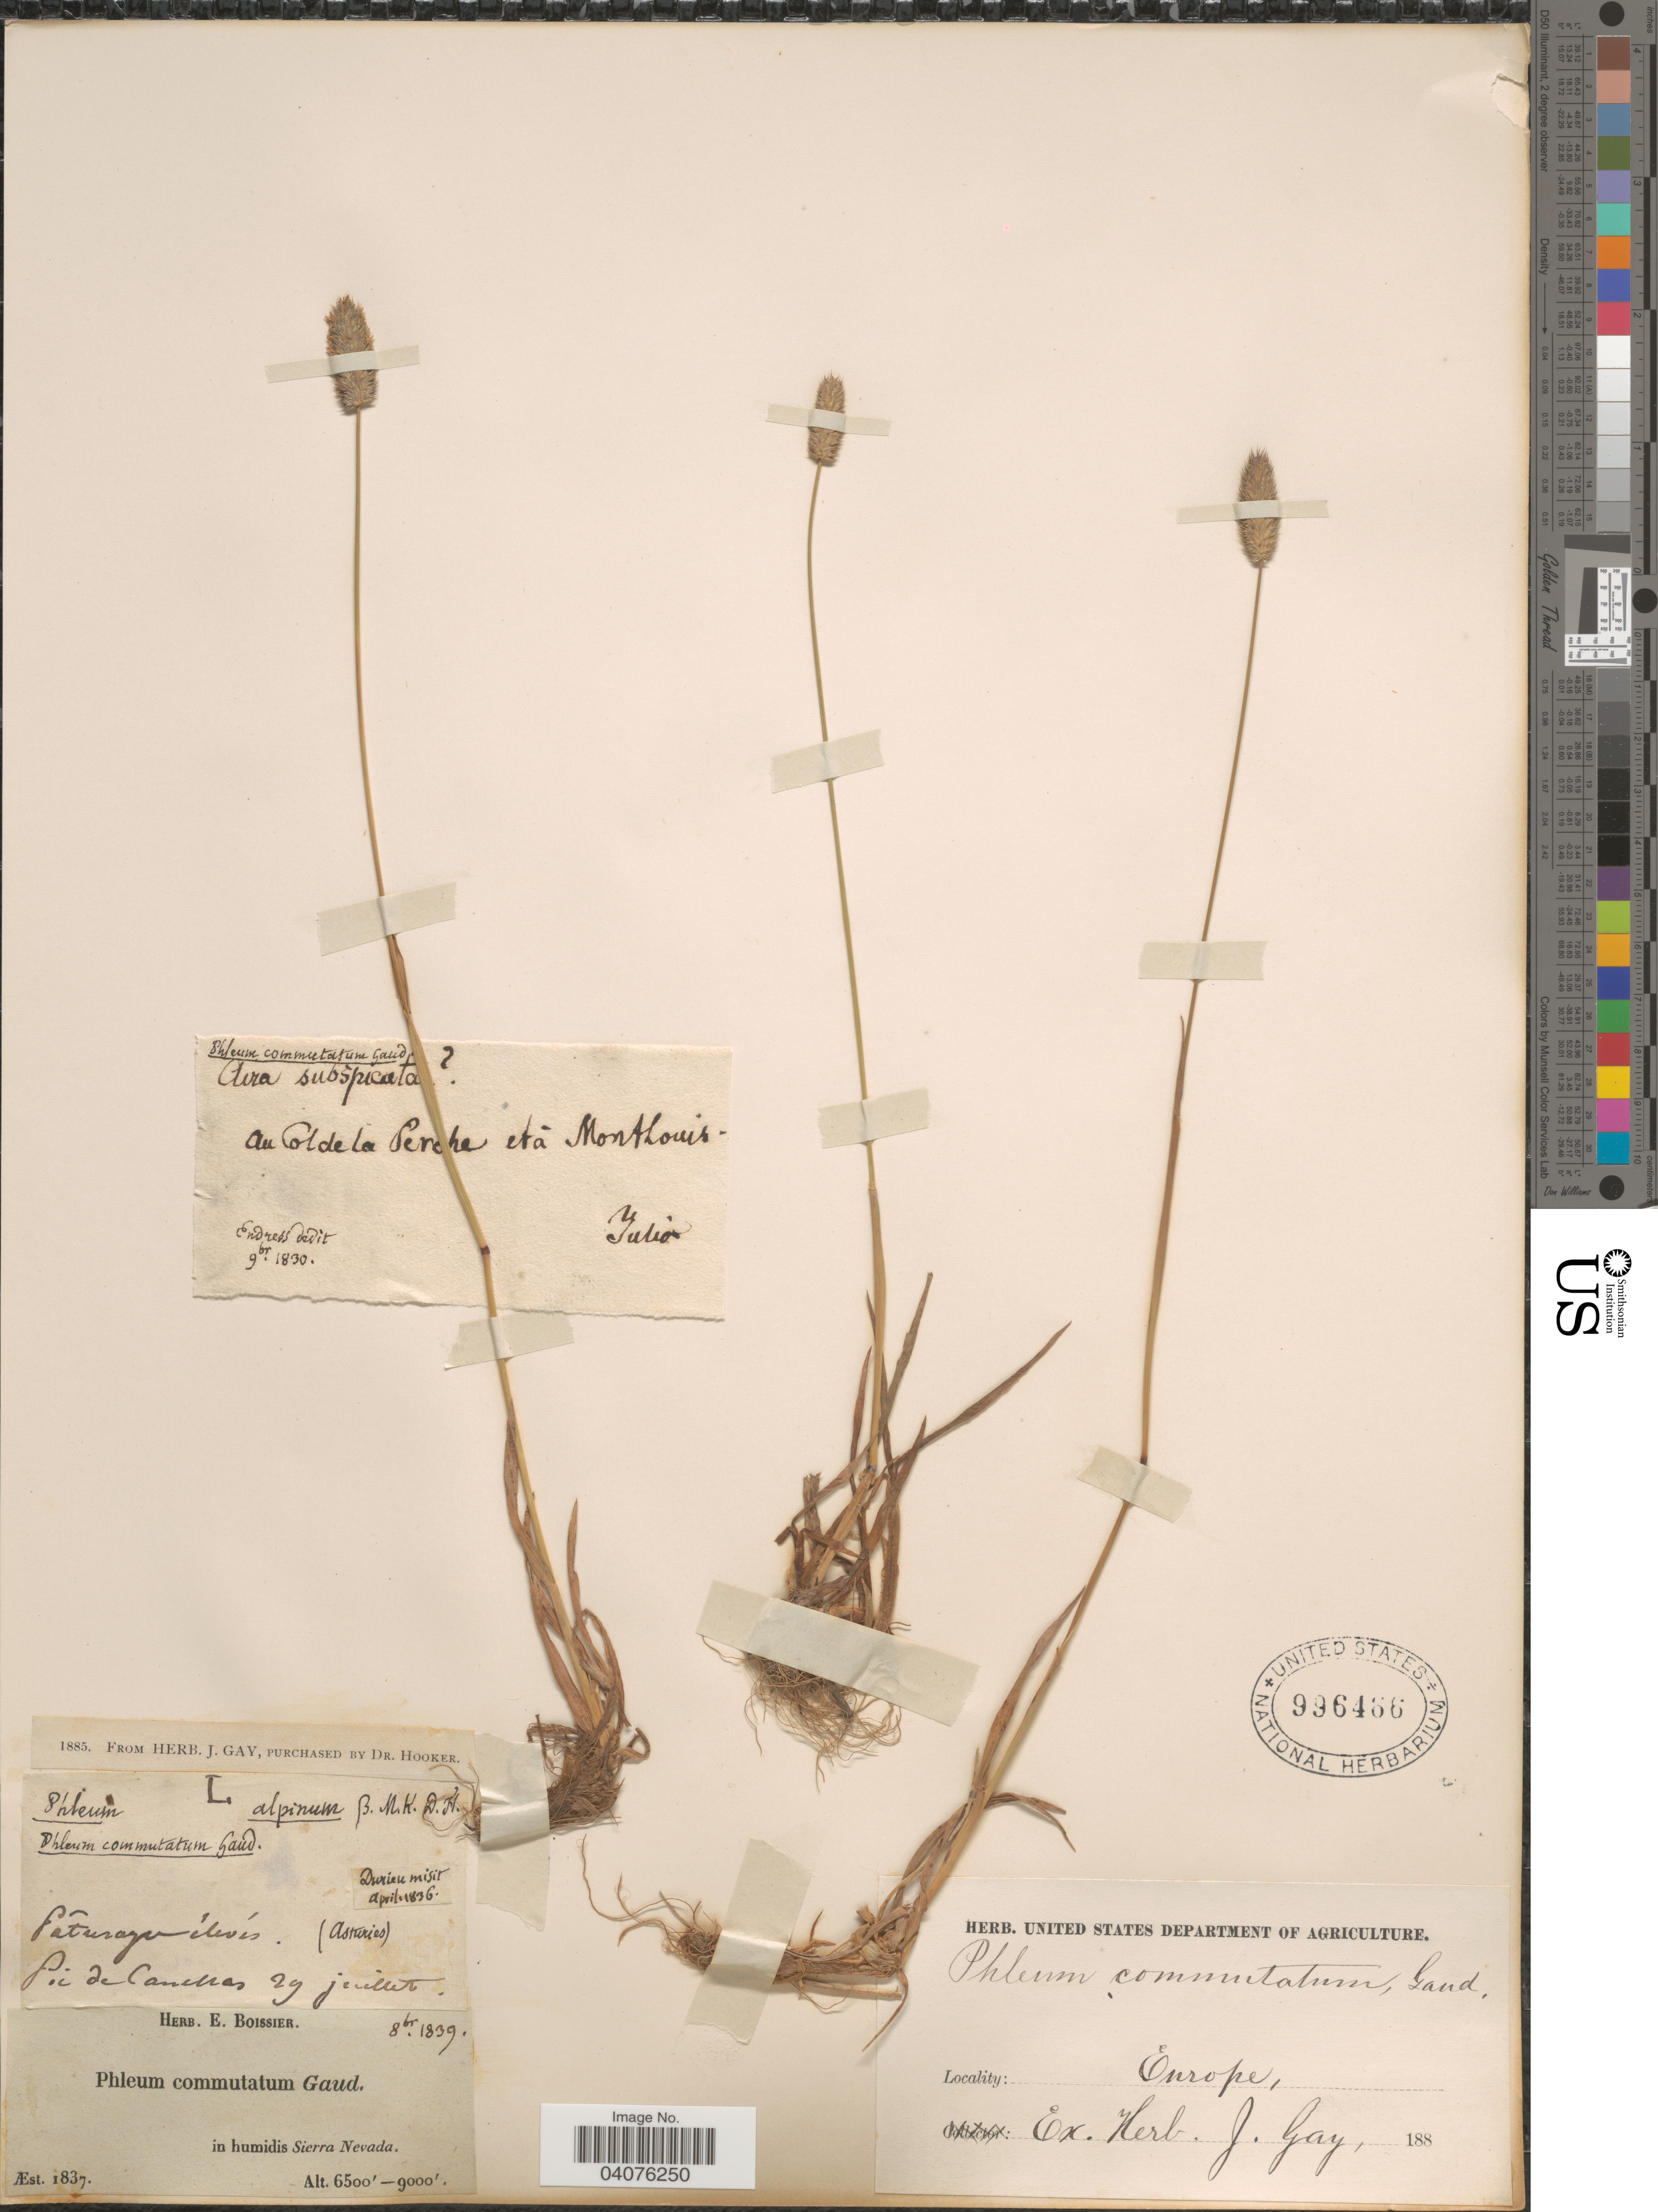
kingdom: Plantae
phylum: Tracheophyta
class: Liliopsida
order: Poales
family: Poaceae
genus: Phleum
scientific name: Phleum alpinum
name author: L.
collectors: ex herb. E. Boissier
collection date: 1837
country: Spain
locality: In humidis Sierra Nevada.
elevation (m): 1981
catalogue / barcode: US 996466